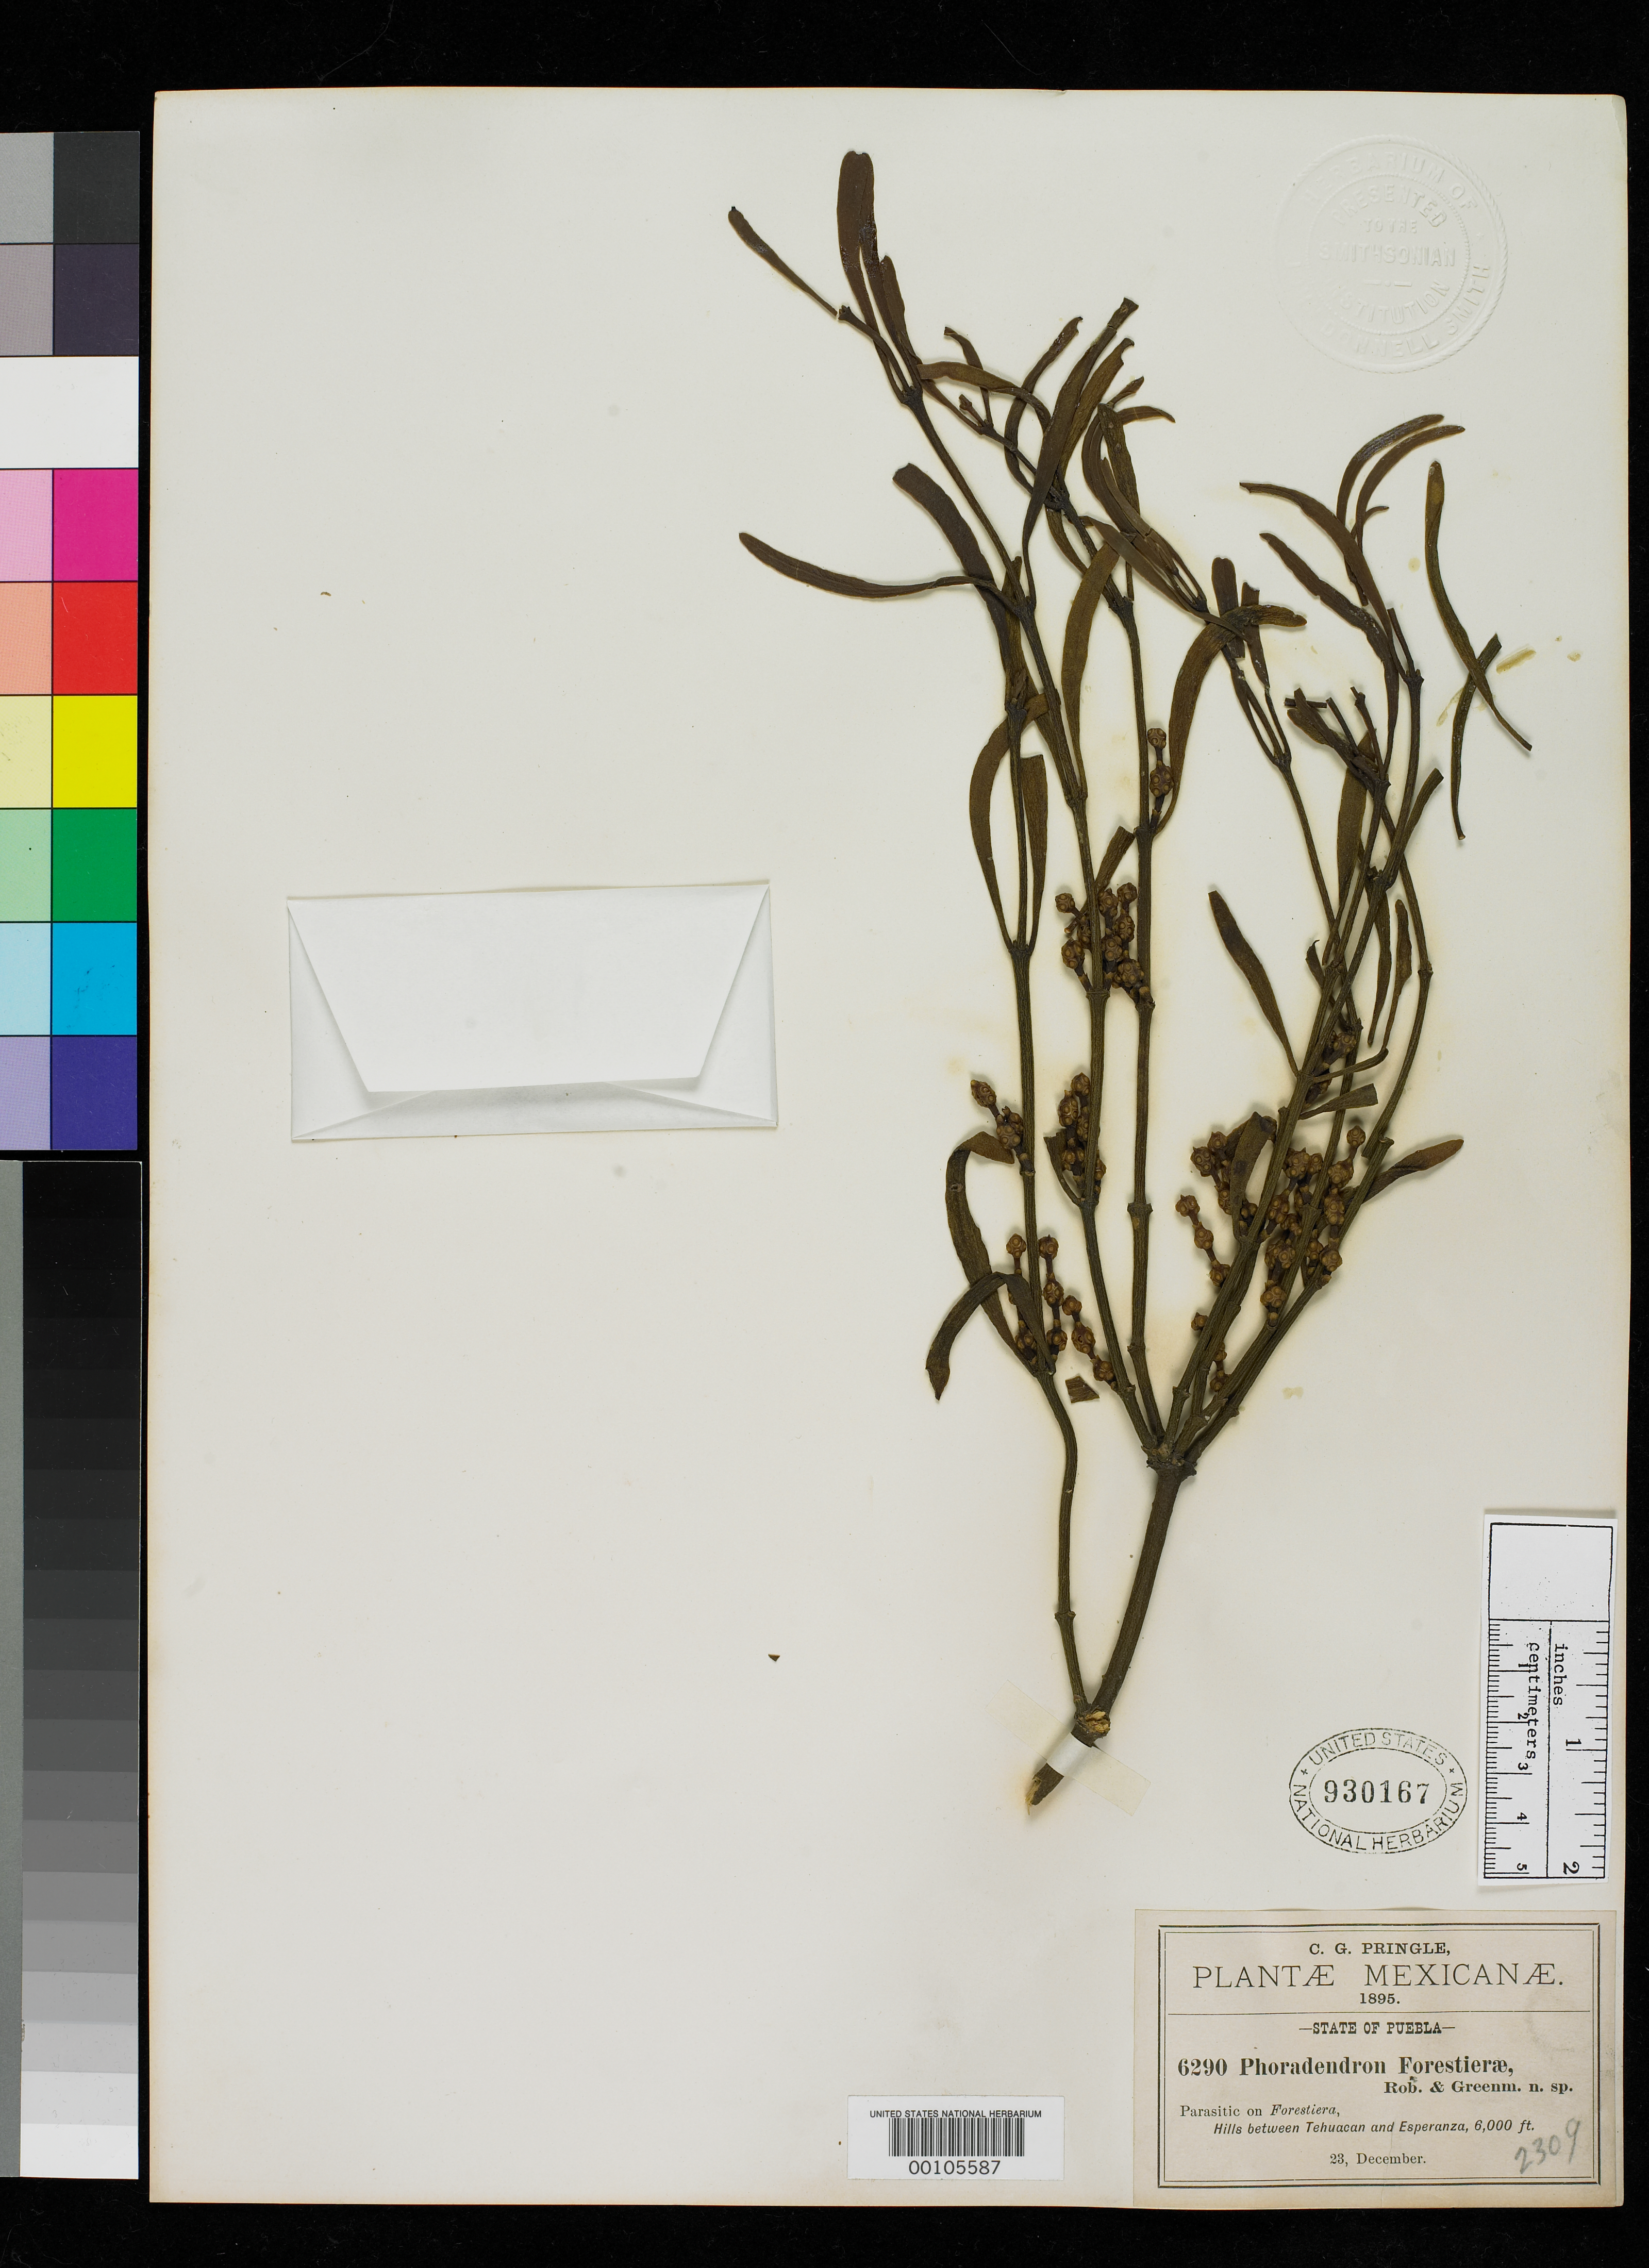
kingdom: Plantae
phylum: Tracheophyta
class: Magnoliopsida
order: Santalales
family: Viscaceae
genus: Phoradendron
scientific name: Phoradendron forestierae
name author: B.L. Rob. & Greenm.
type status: Isotype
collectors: C. G. Pringle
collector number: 6290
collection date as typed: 23 Dec 1895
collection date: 1895-12-23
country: Mexico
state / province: Puebla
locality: Hills between Tehuacan and Esperanza.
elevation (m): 1829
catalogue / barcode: US 930167